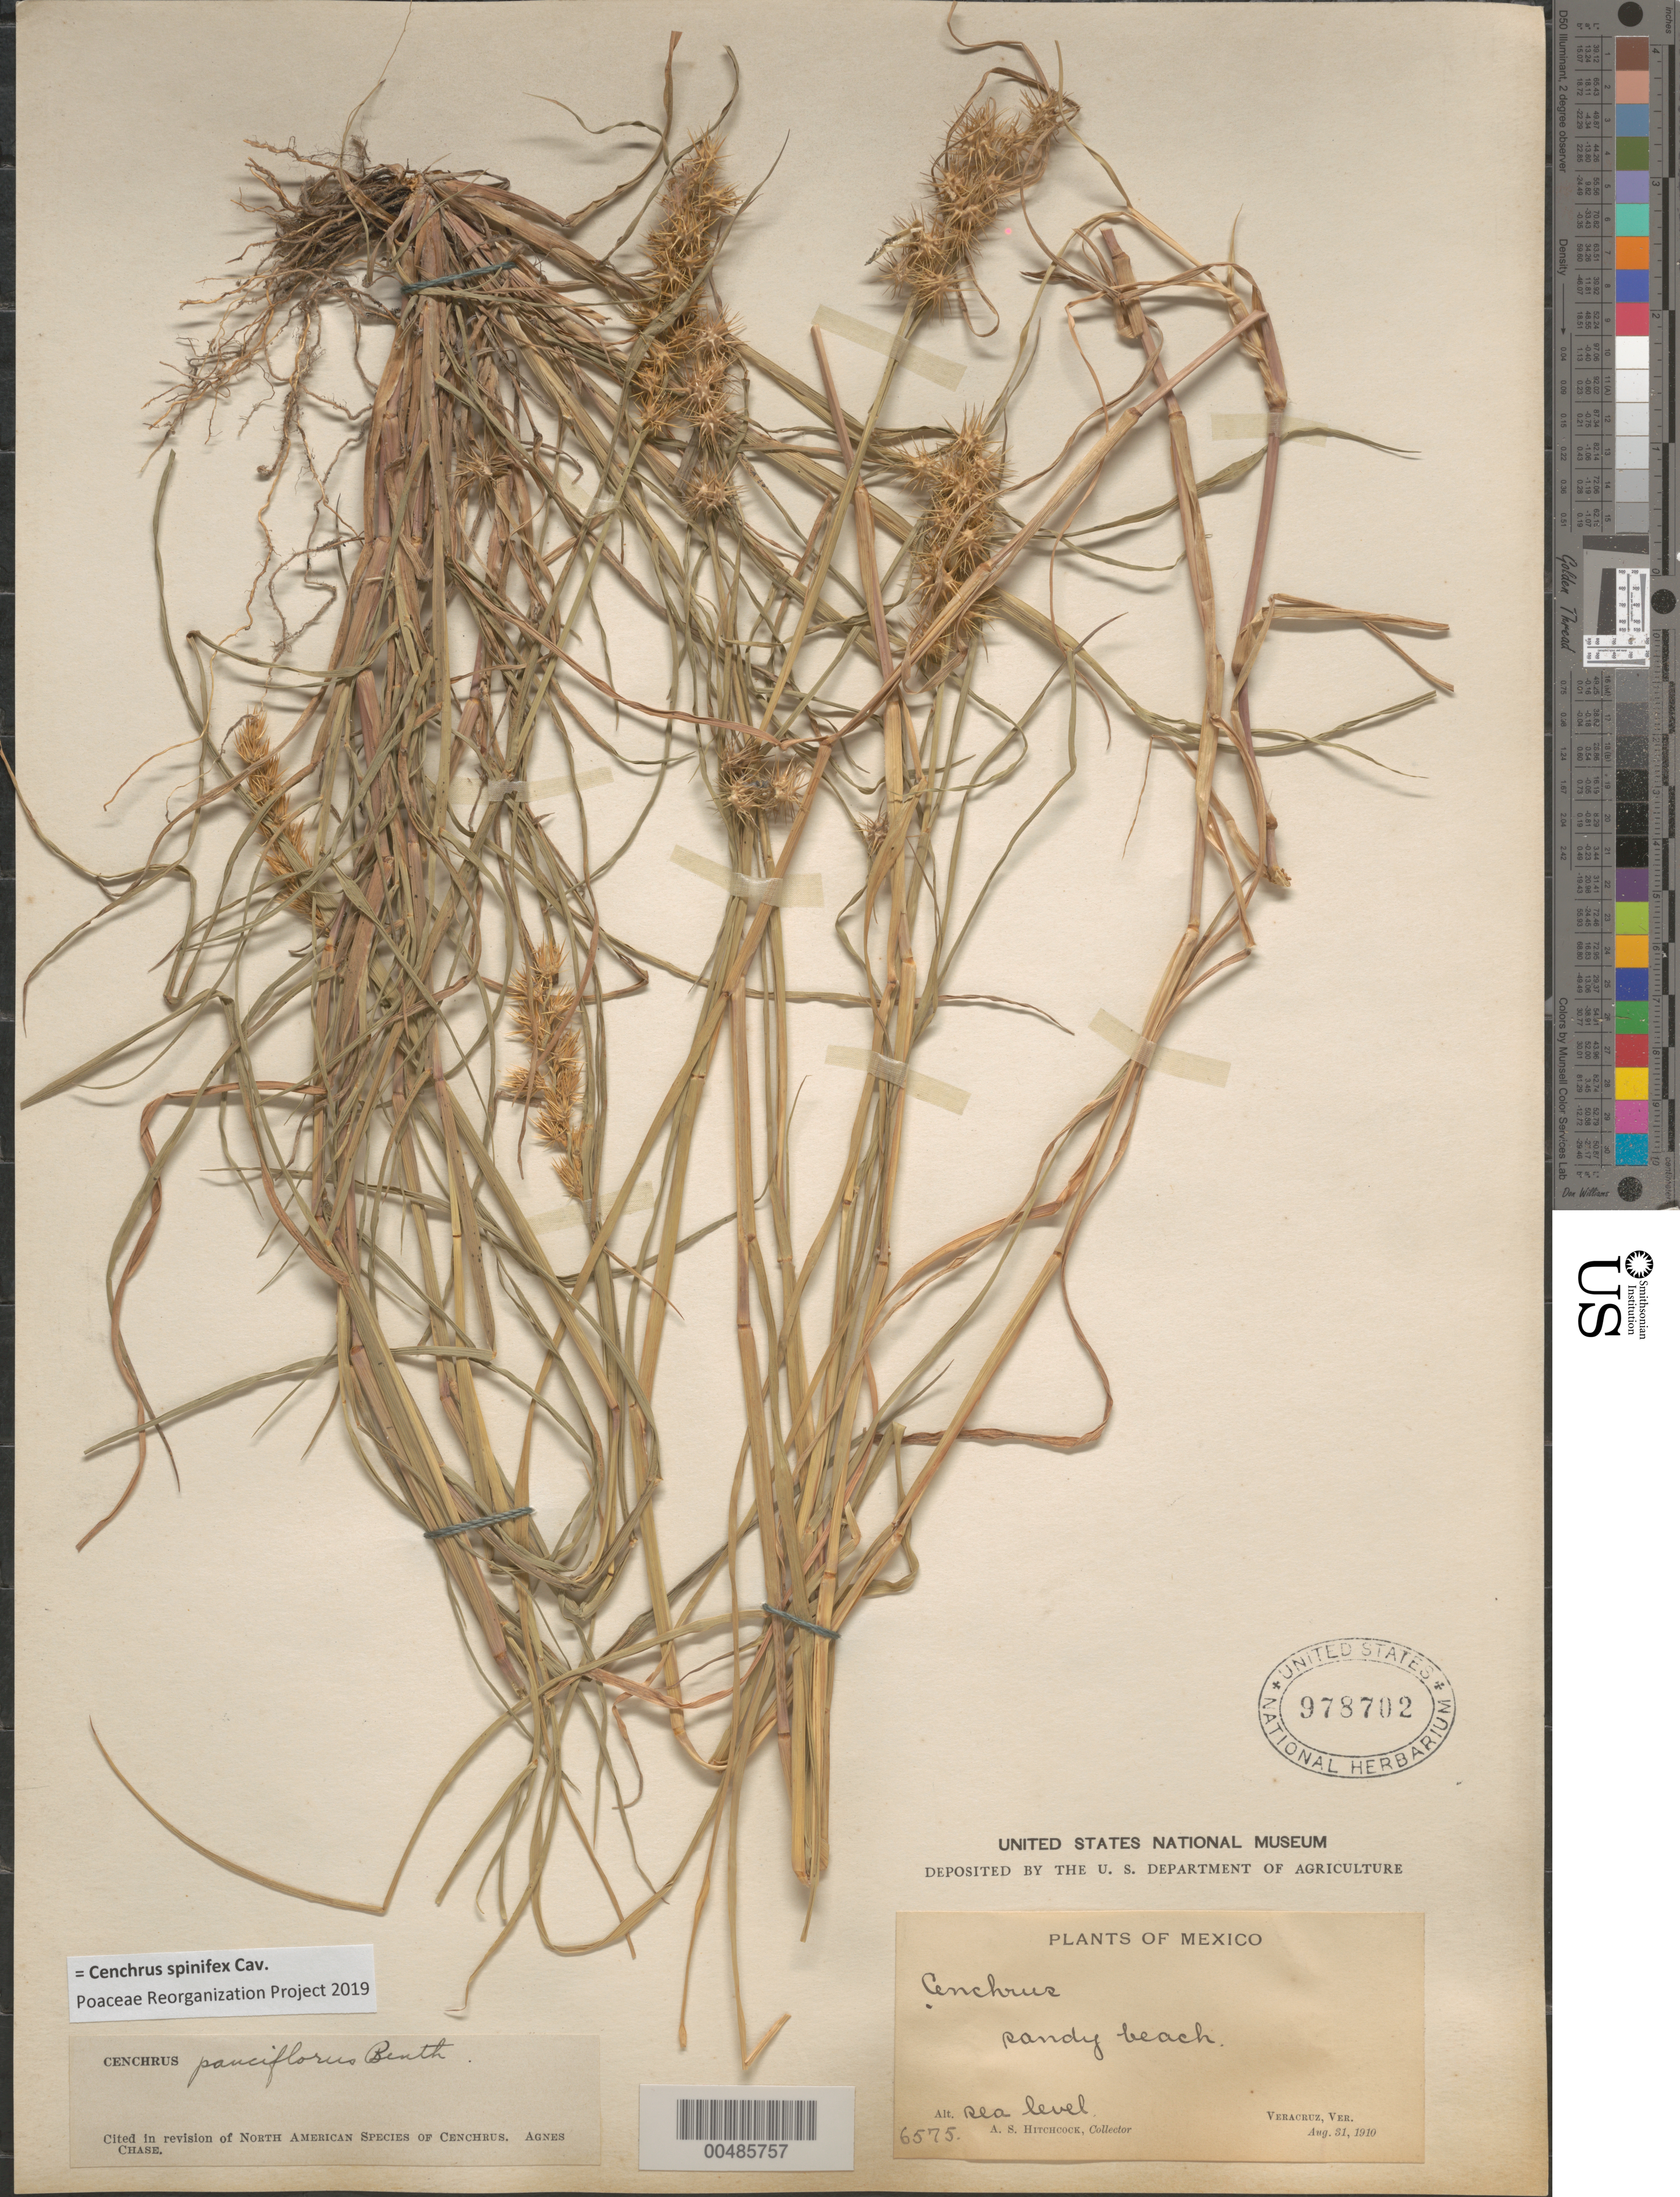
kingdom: Plantae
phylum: Tracheophyta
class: Liliopsida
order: Poales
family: Poaceae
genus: Cenchrus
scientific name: Cenchrus spinifex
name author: Cav.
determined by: Poaceae Reorganization Project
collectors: A. S. Hitchcock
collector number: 6575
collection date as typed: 31 Aug 1910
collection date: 1910-08-31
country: Mexico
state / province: Veracruz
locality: Veracruz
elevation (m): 0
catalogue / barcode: US 978702